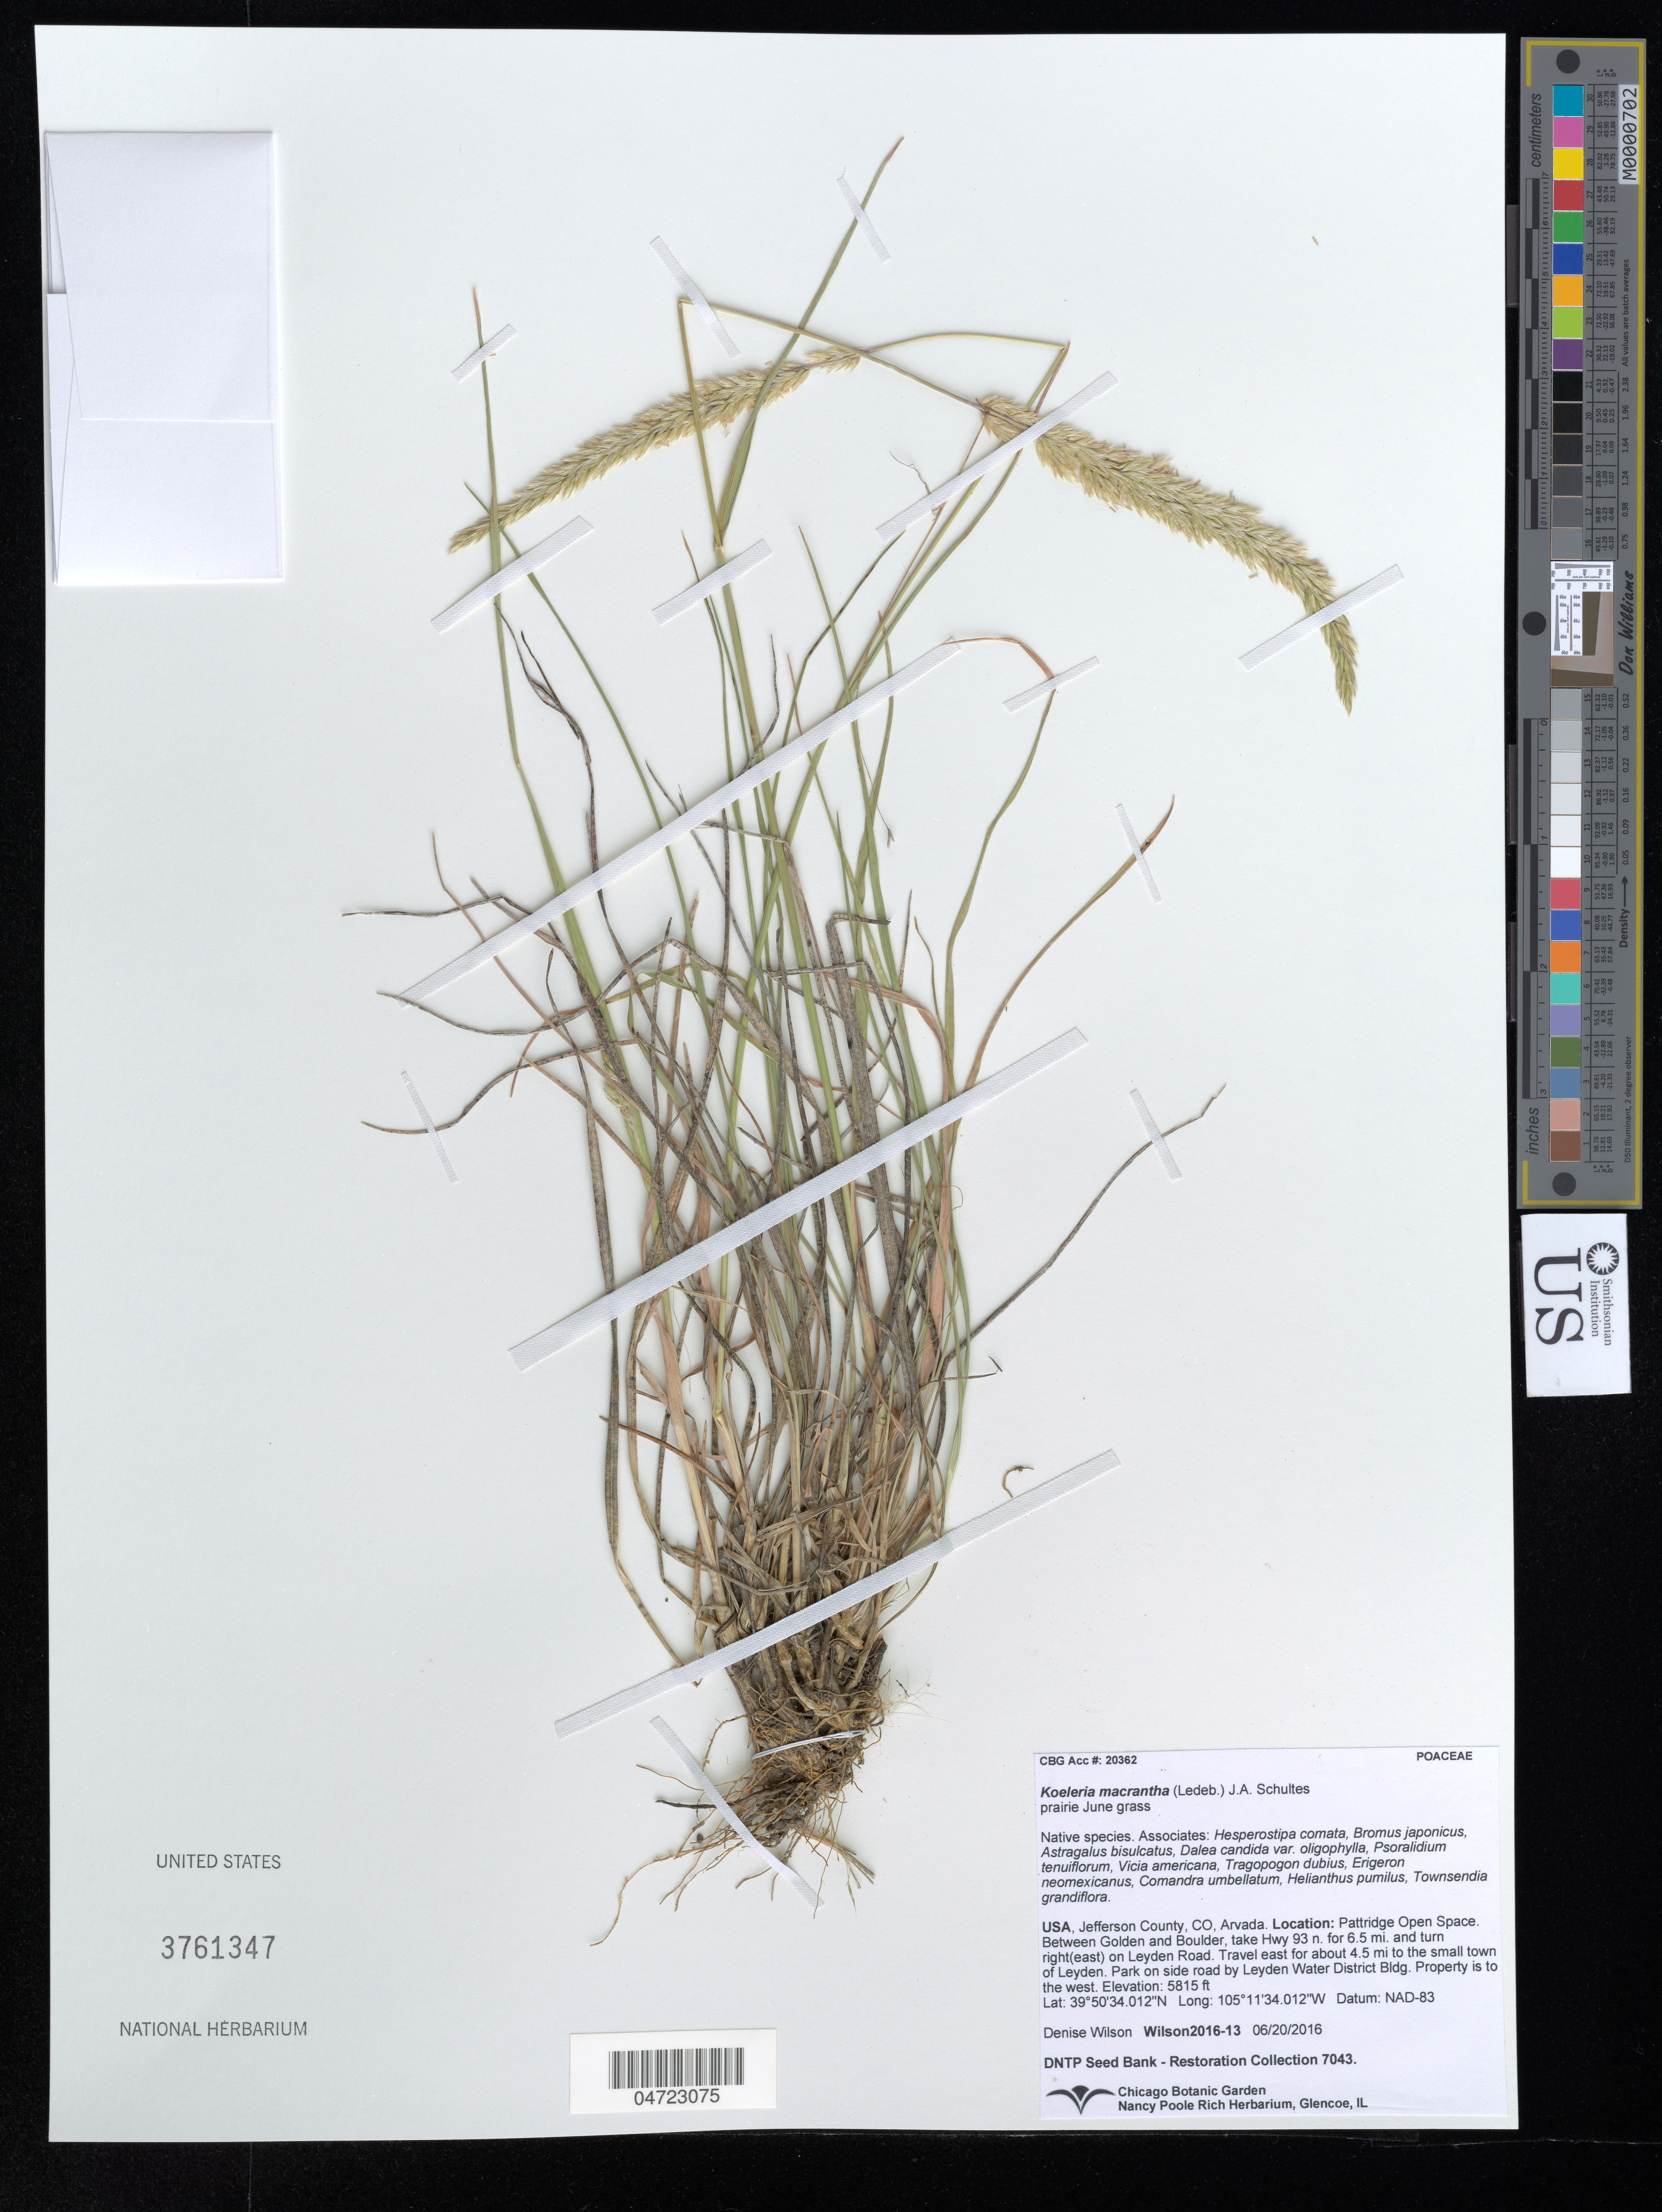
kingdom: Plantae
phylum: Tracheophyta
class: Liliopsida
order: Poales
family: Poaceae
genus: Koeleria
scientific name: Koeleria macrantha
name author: (Ledeb.) Schult.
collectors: D. Wilson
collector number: Wilson2016-3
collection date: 2016-06-20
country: United States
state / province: Colorado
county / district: Jefferson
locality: Jefferson County, Arvada. Pattridge Open Space. Between Golden and Boulder, take Hwy 93 n. for 6.5 mi. and turn right (east) on Leyden Road. Travel east for about 4.5 mi to the small town of Leyden. Park on side road by Leyden Water District Bldg. Property is to the west.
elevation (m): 1772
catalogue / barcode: US 3761347